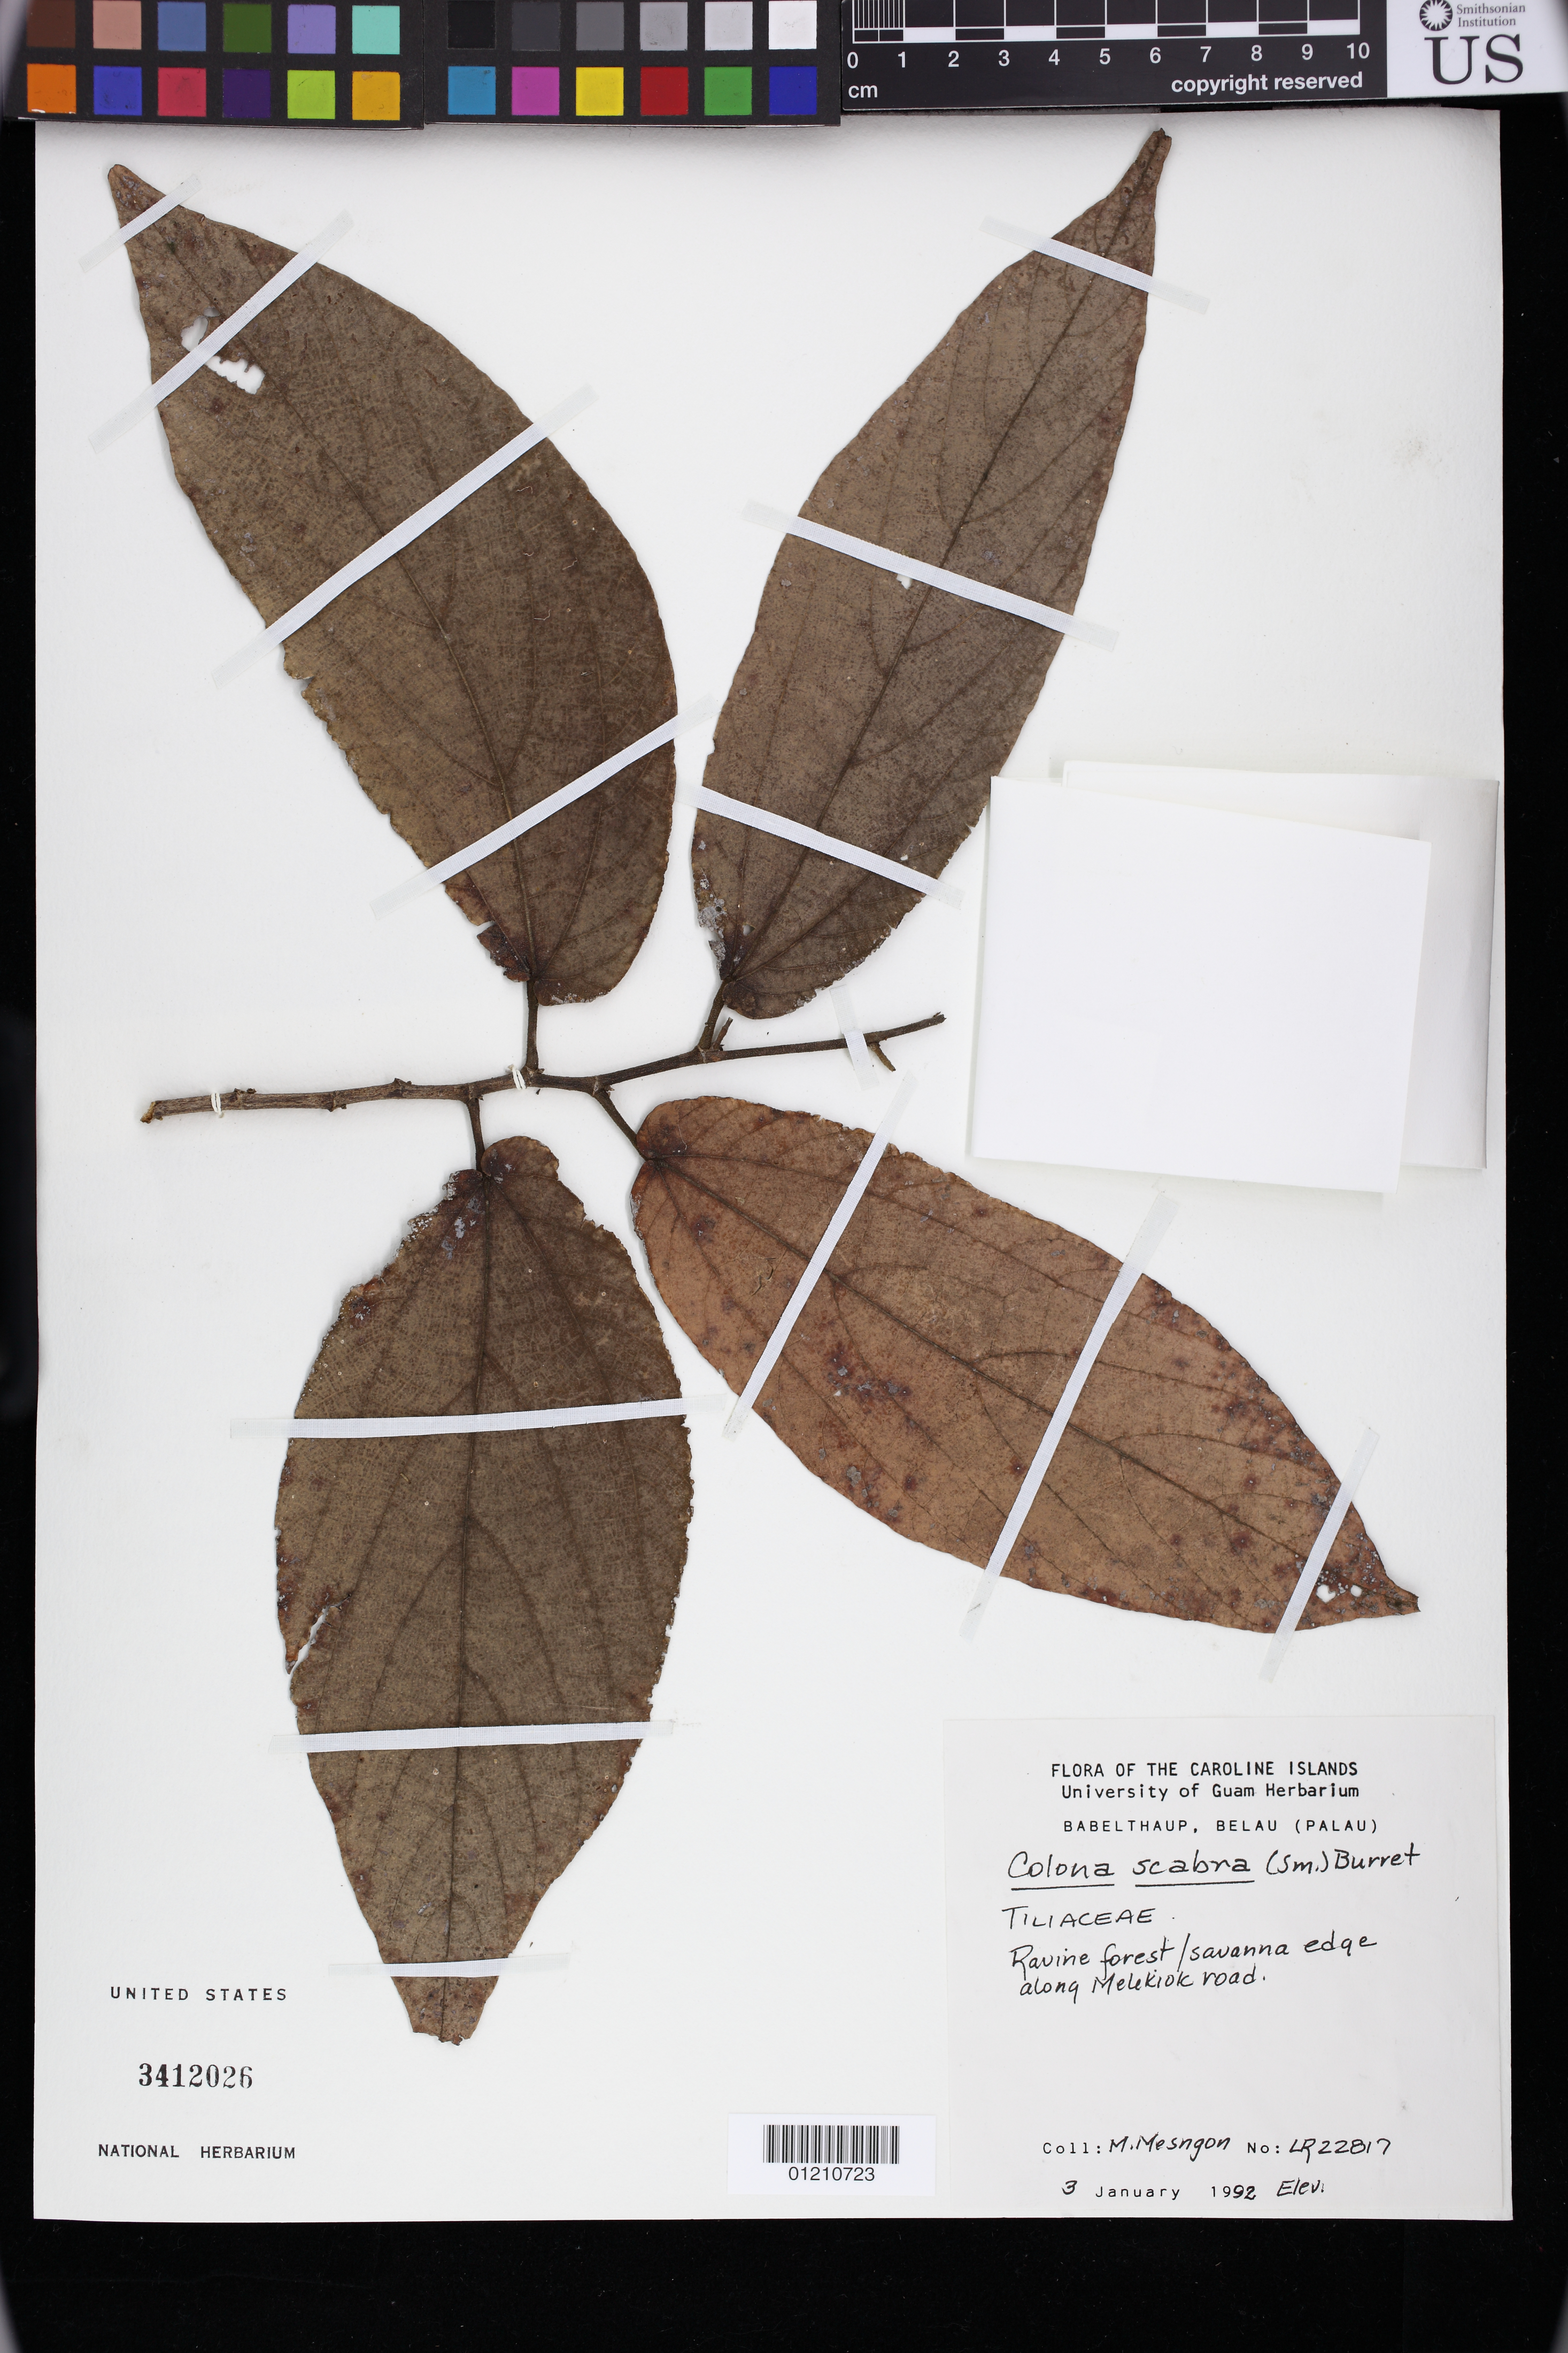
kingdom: Plantae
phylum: Tracheophyta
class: Magnoliopsida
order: Malvales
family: Malvaceae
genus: Colona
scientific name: Colona scabra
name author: (Sm.) Burret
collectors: M. Mesngon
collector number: LR22817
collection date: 1992-01-03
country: Palau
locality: Babelthaup, Belau (Palau)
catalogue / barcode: US 3412026